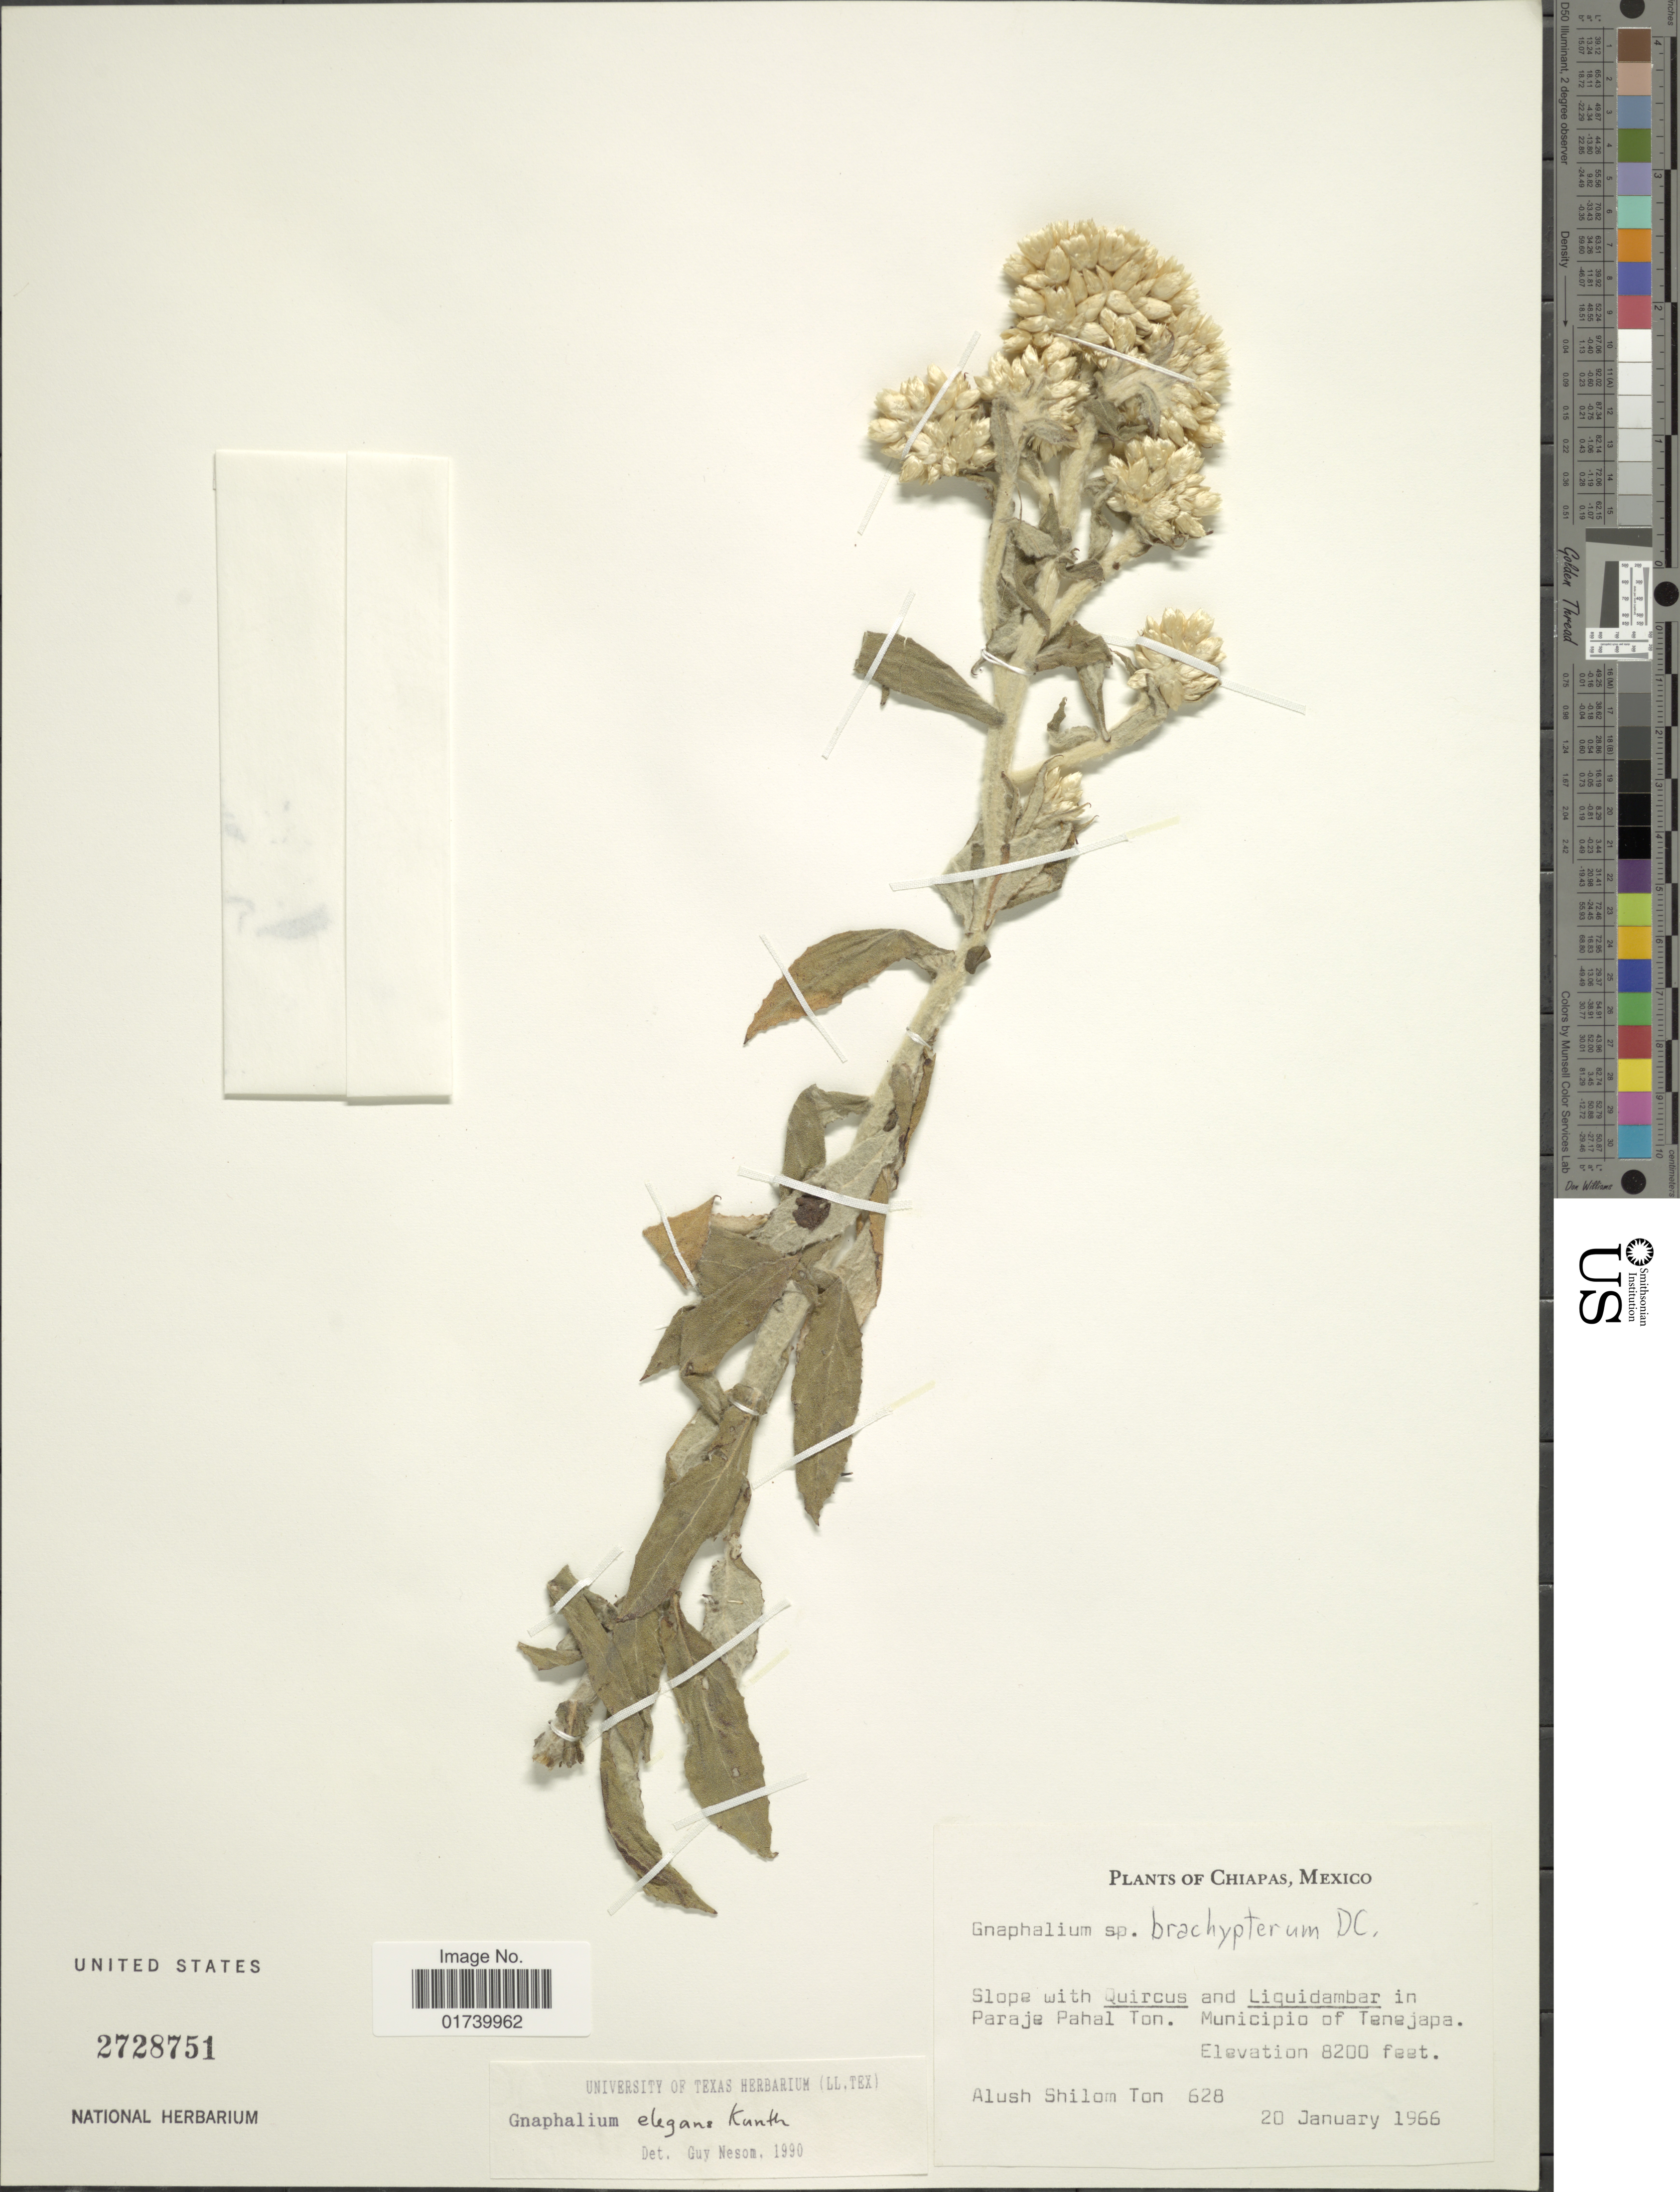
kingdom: Plantae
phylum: Tracheophyta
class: Magnoliopsida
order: Asterales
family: Asteraceae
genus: Pseudognaphalium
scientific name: Pseudognaphalium elegans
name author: (Kunth) Kartesz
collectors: A. S. Ton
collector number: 628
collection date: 1966-01-20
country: Mexico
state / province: Chiapas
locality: Municipio of Tenejap.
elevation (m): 2499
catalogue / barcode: US 2728751